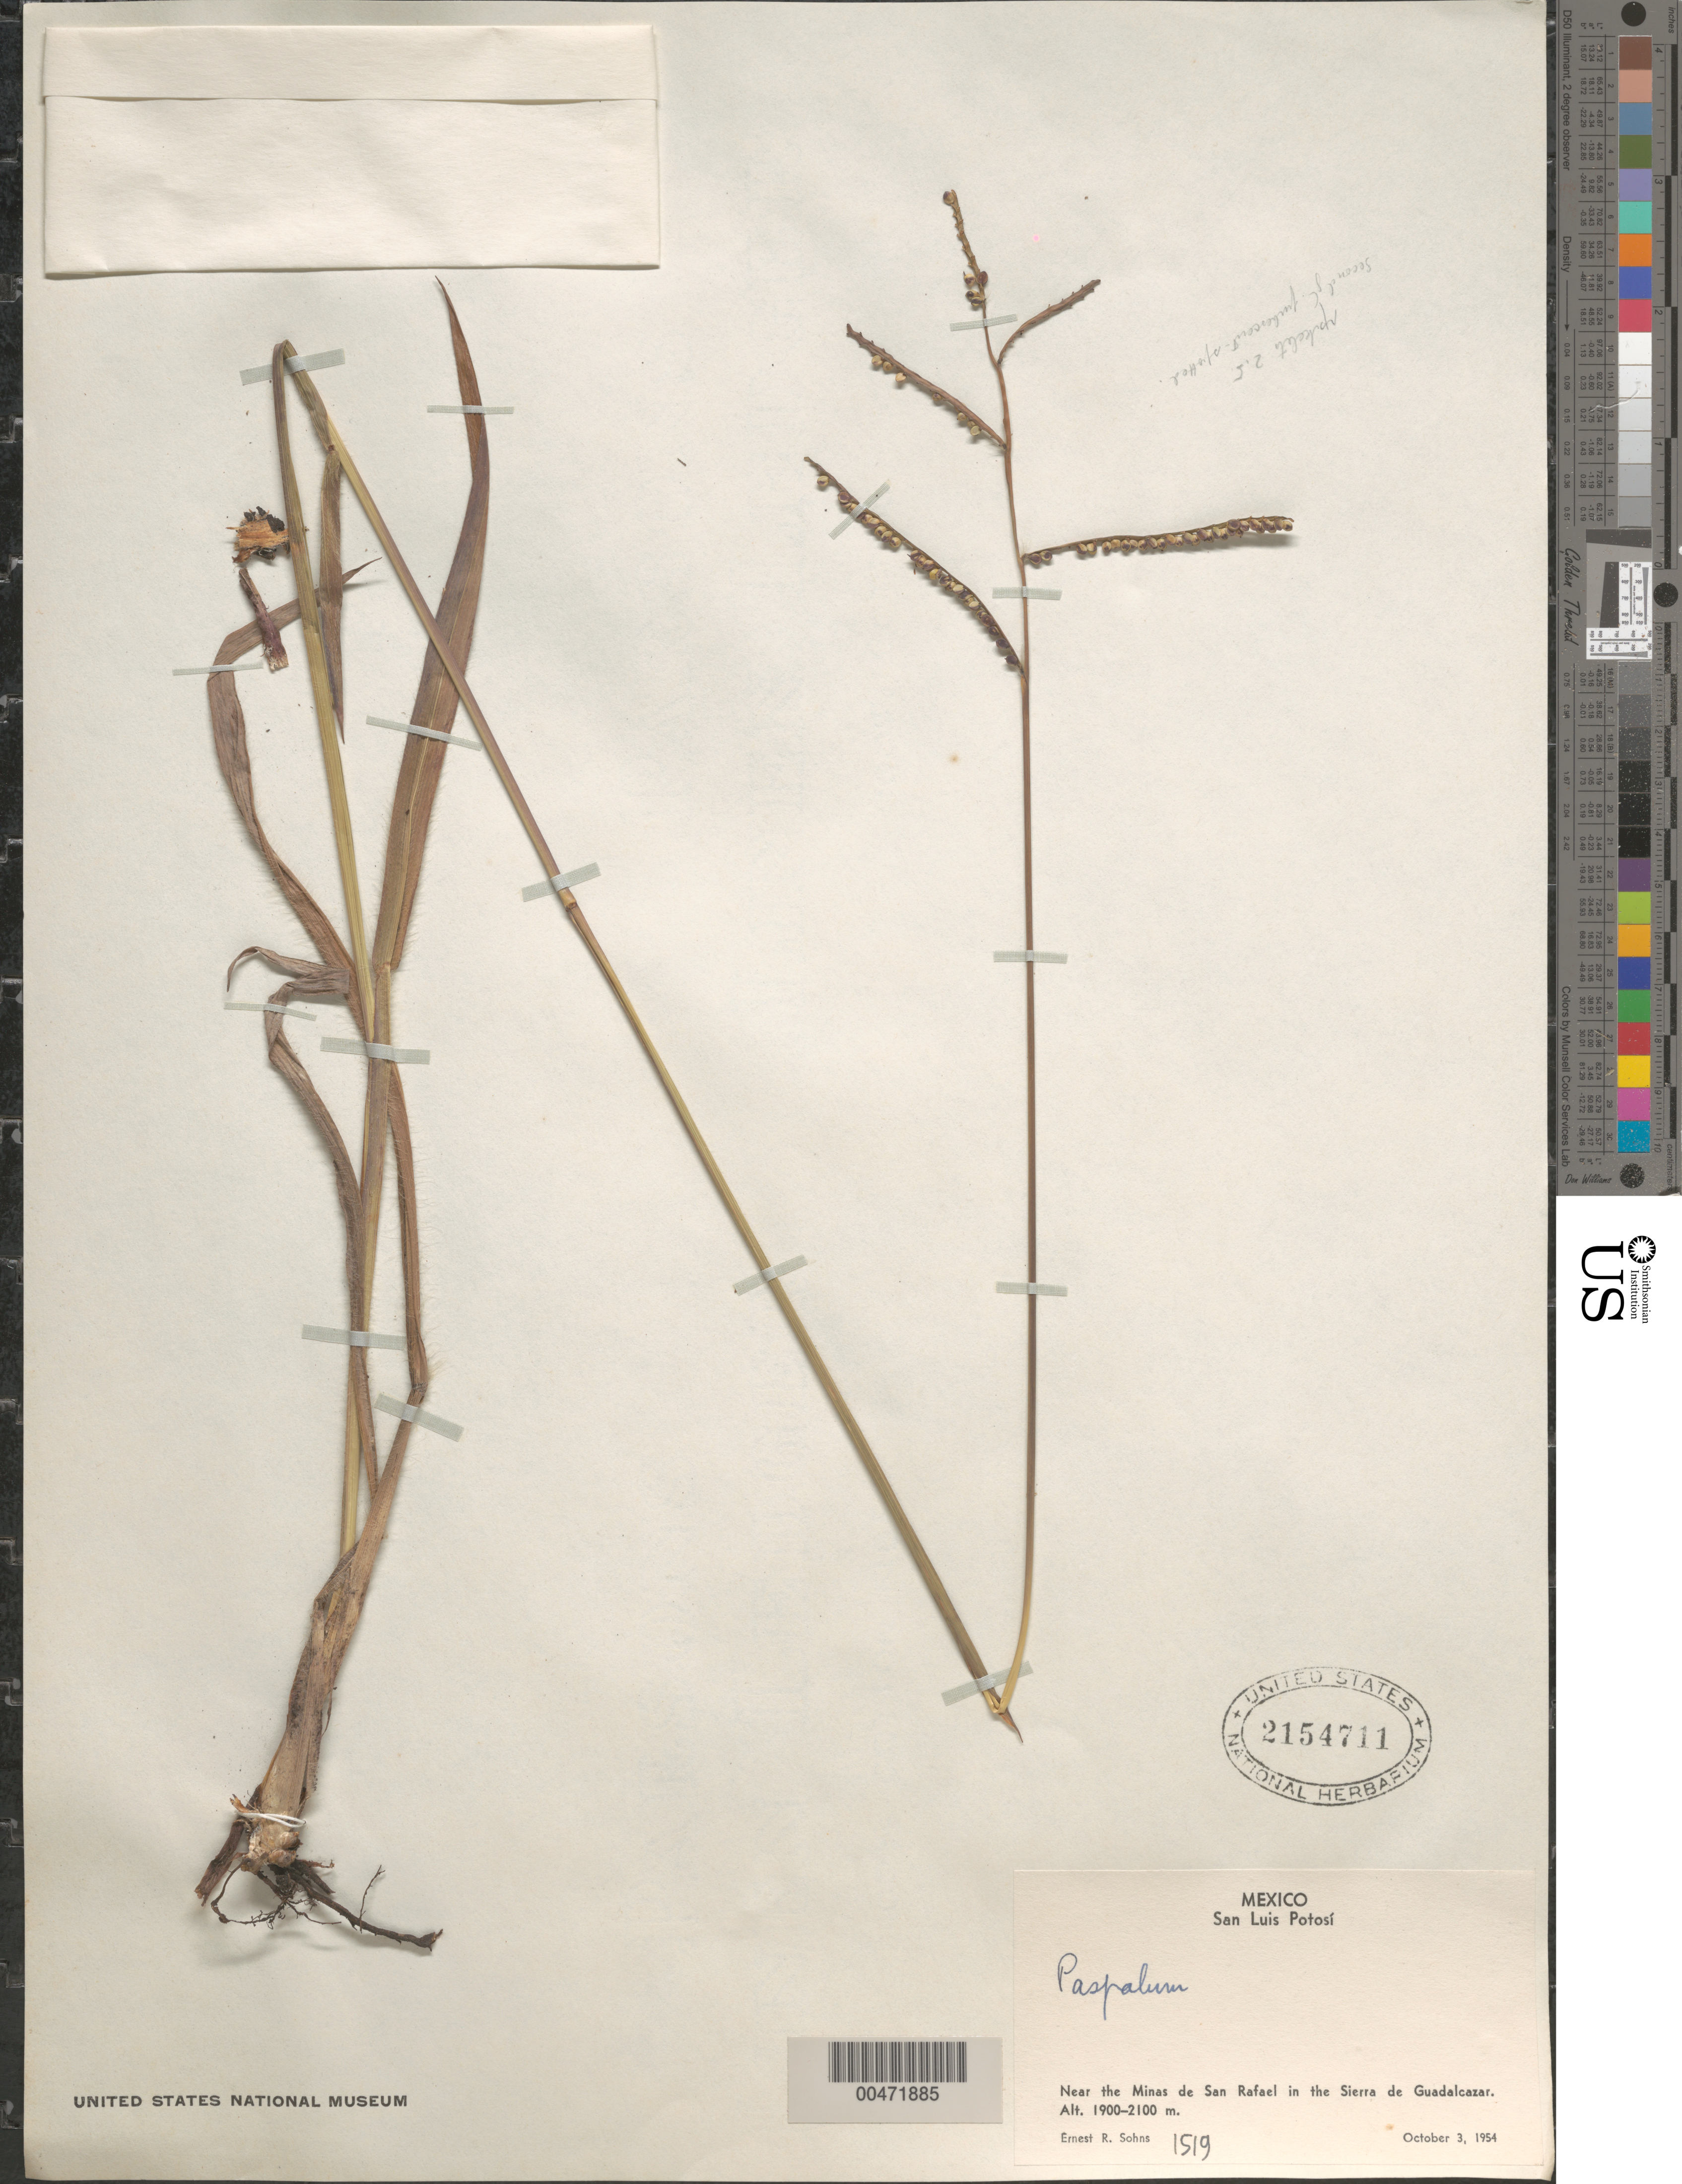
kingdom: Plantae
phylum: Tracheophyta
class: Liliopsida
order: Poales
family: Poaceae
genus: Paspalum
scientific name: Paspalum sp.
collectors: E. R. Sohns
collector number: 1519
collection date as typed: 3 Oct 1954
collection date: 1954-10-03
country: Mexico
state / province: San Luis Potosi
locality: Near the Minas de San Rafael in the Sierra de Guadalcazar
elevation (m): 1900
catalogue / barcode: US 2154711